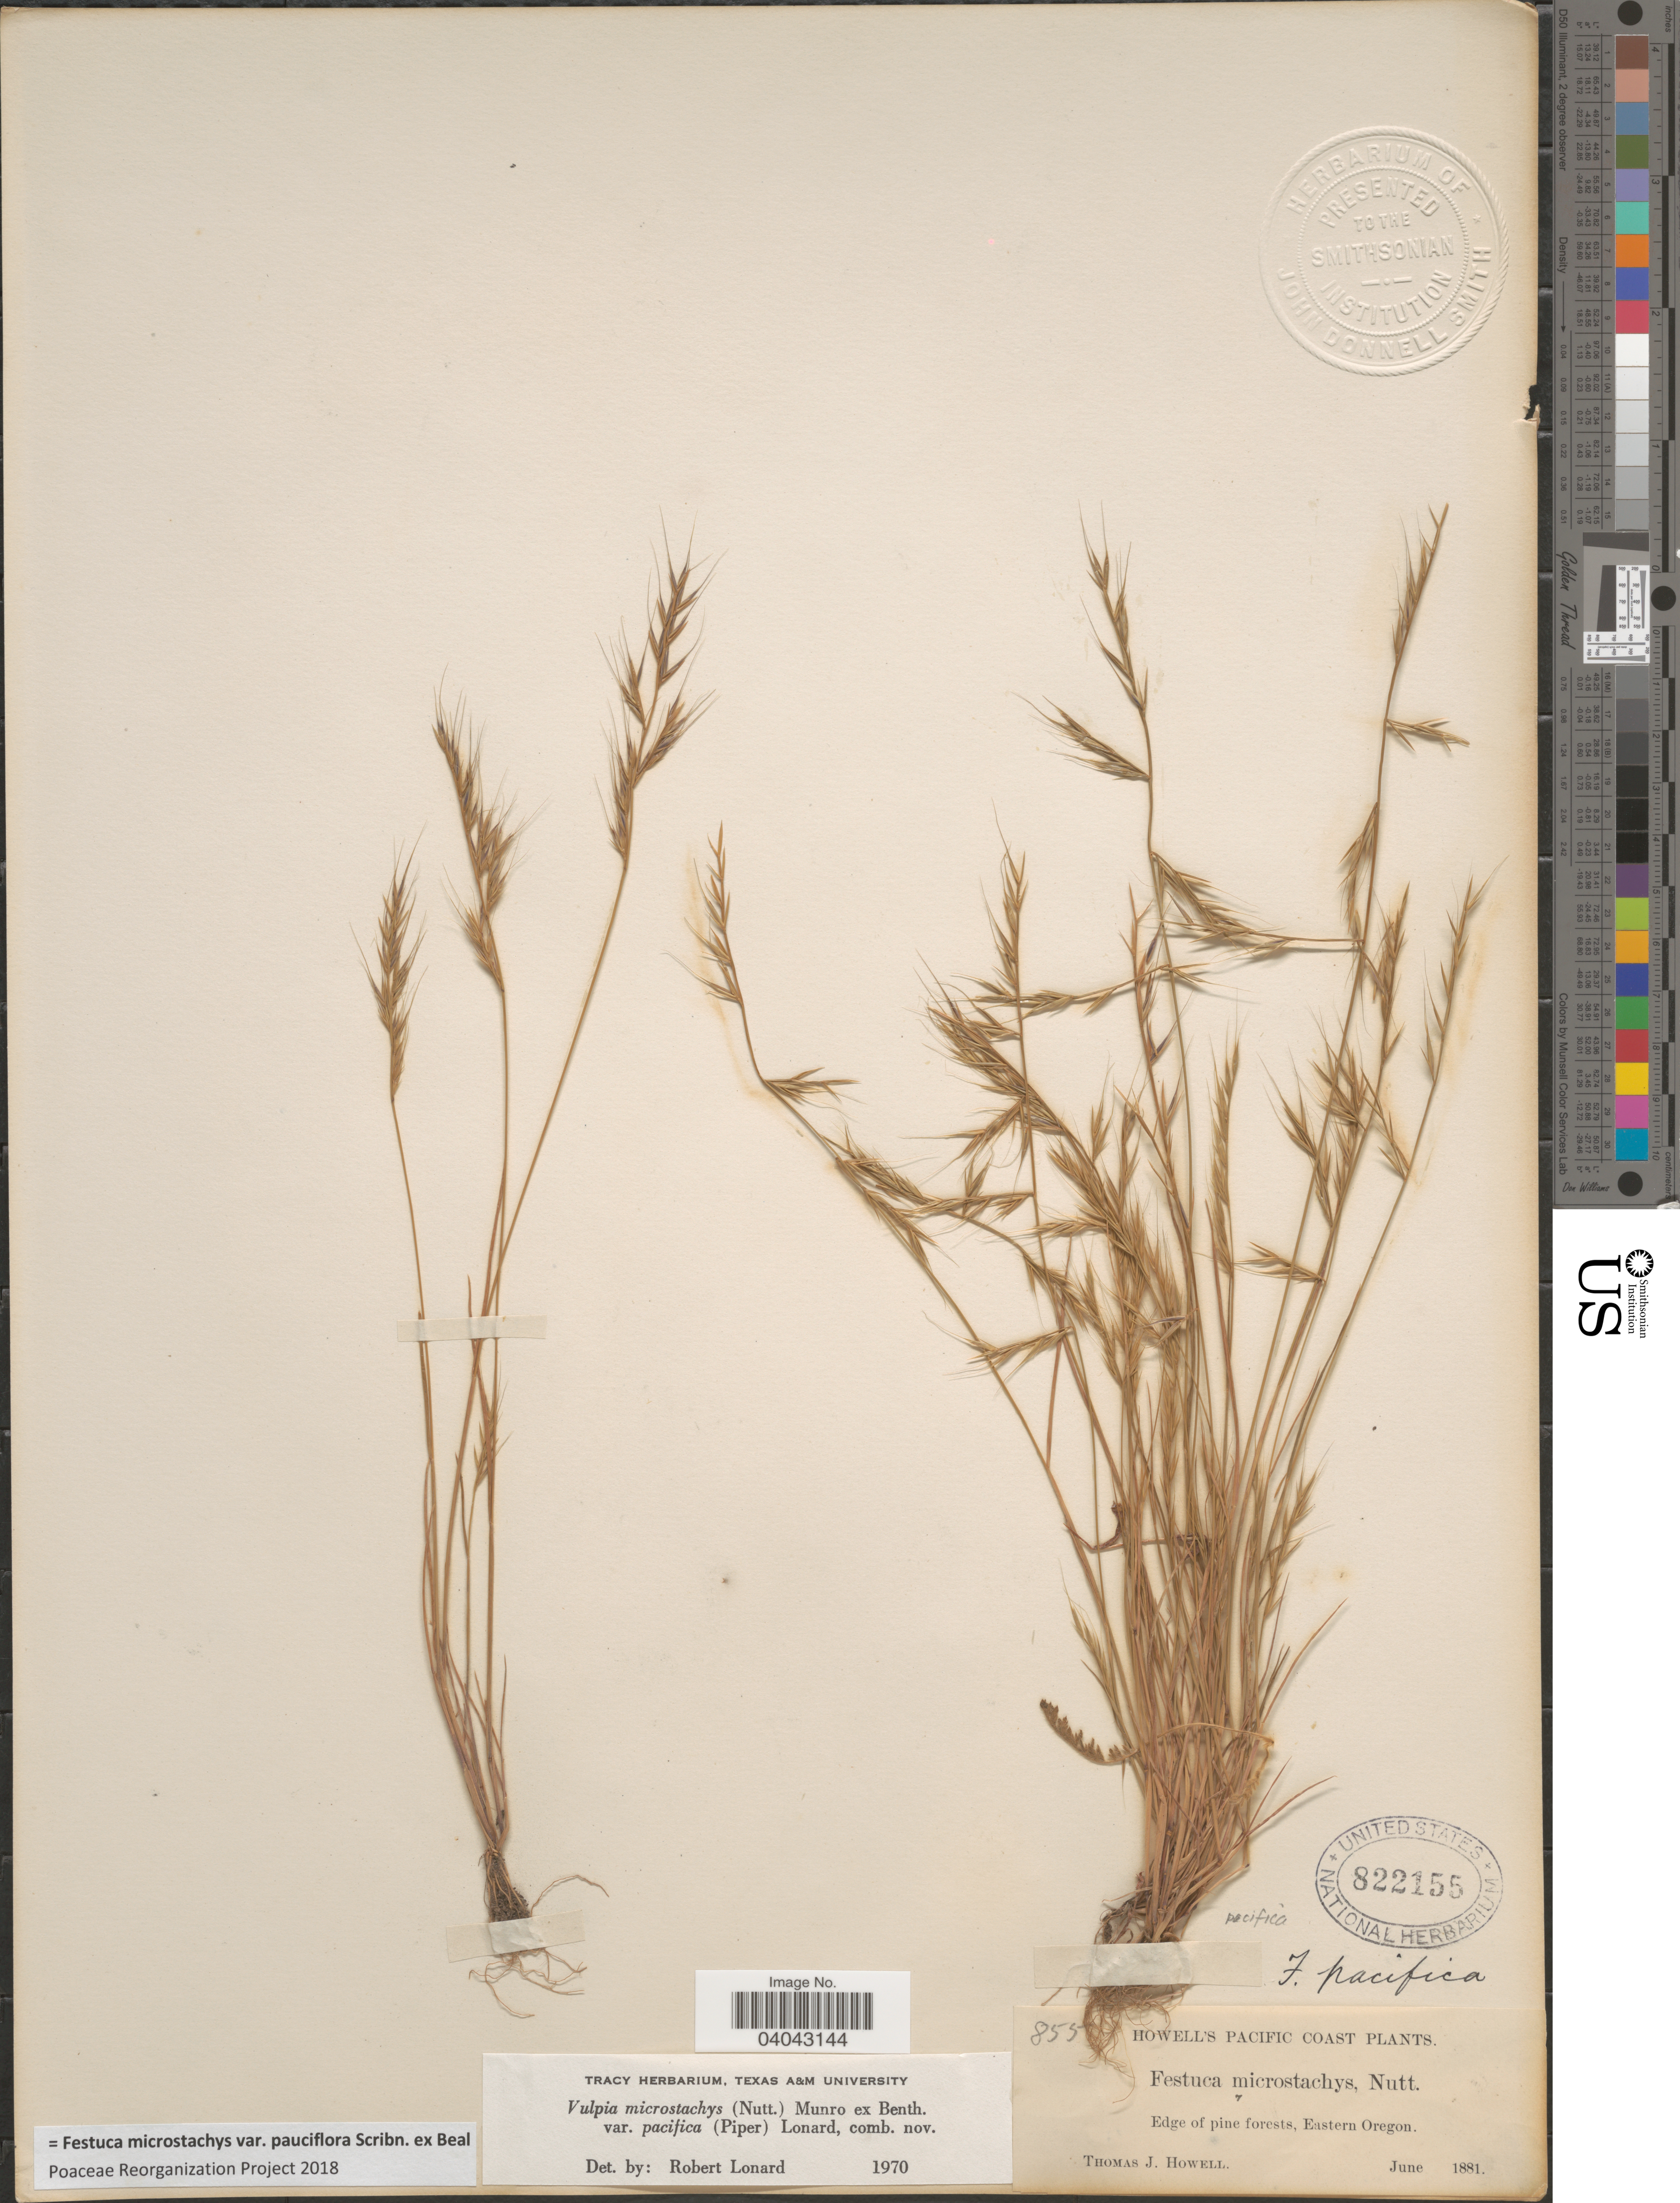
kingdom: Plantae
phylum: Tracheophyta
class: Liliopsida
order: Poales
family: Poaceae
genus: Festuca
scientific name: Festuca microstachys var. pauciflora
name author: Scribn. ex W.J. Beal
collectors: T. J. Howell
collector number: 855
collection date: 1881-06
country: United States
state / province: Oregon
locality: Pacific Coast. Edge of pine forests, Eastern Oregon.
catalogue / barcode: US 822155